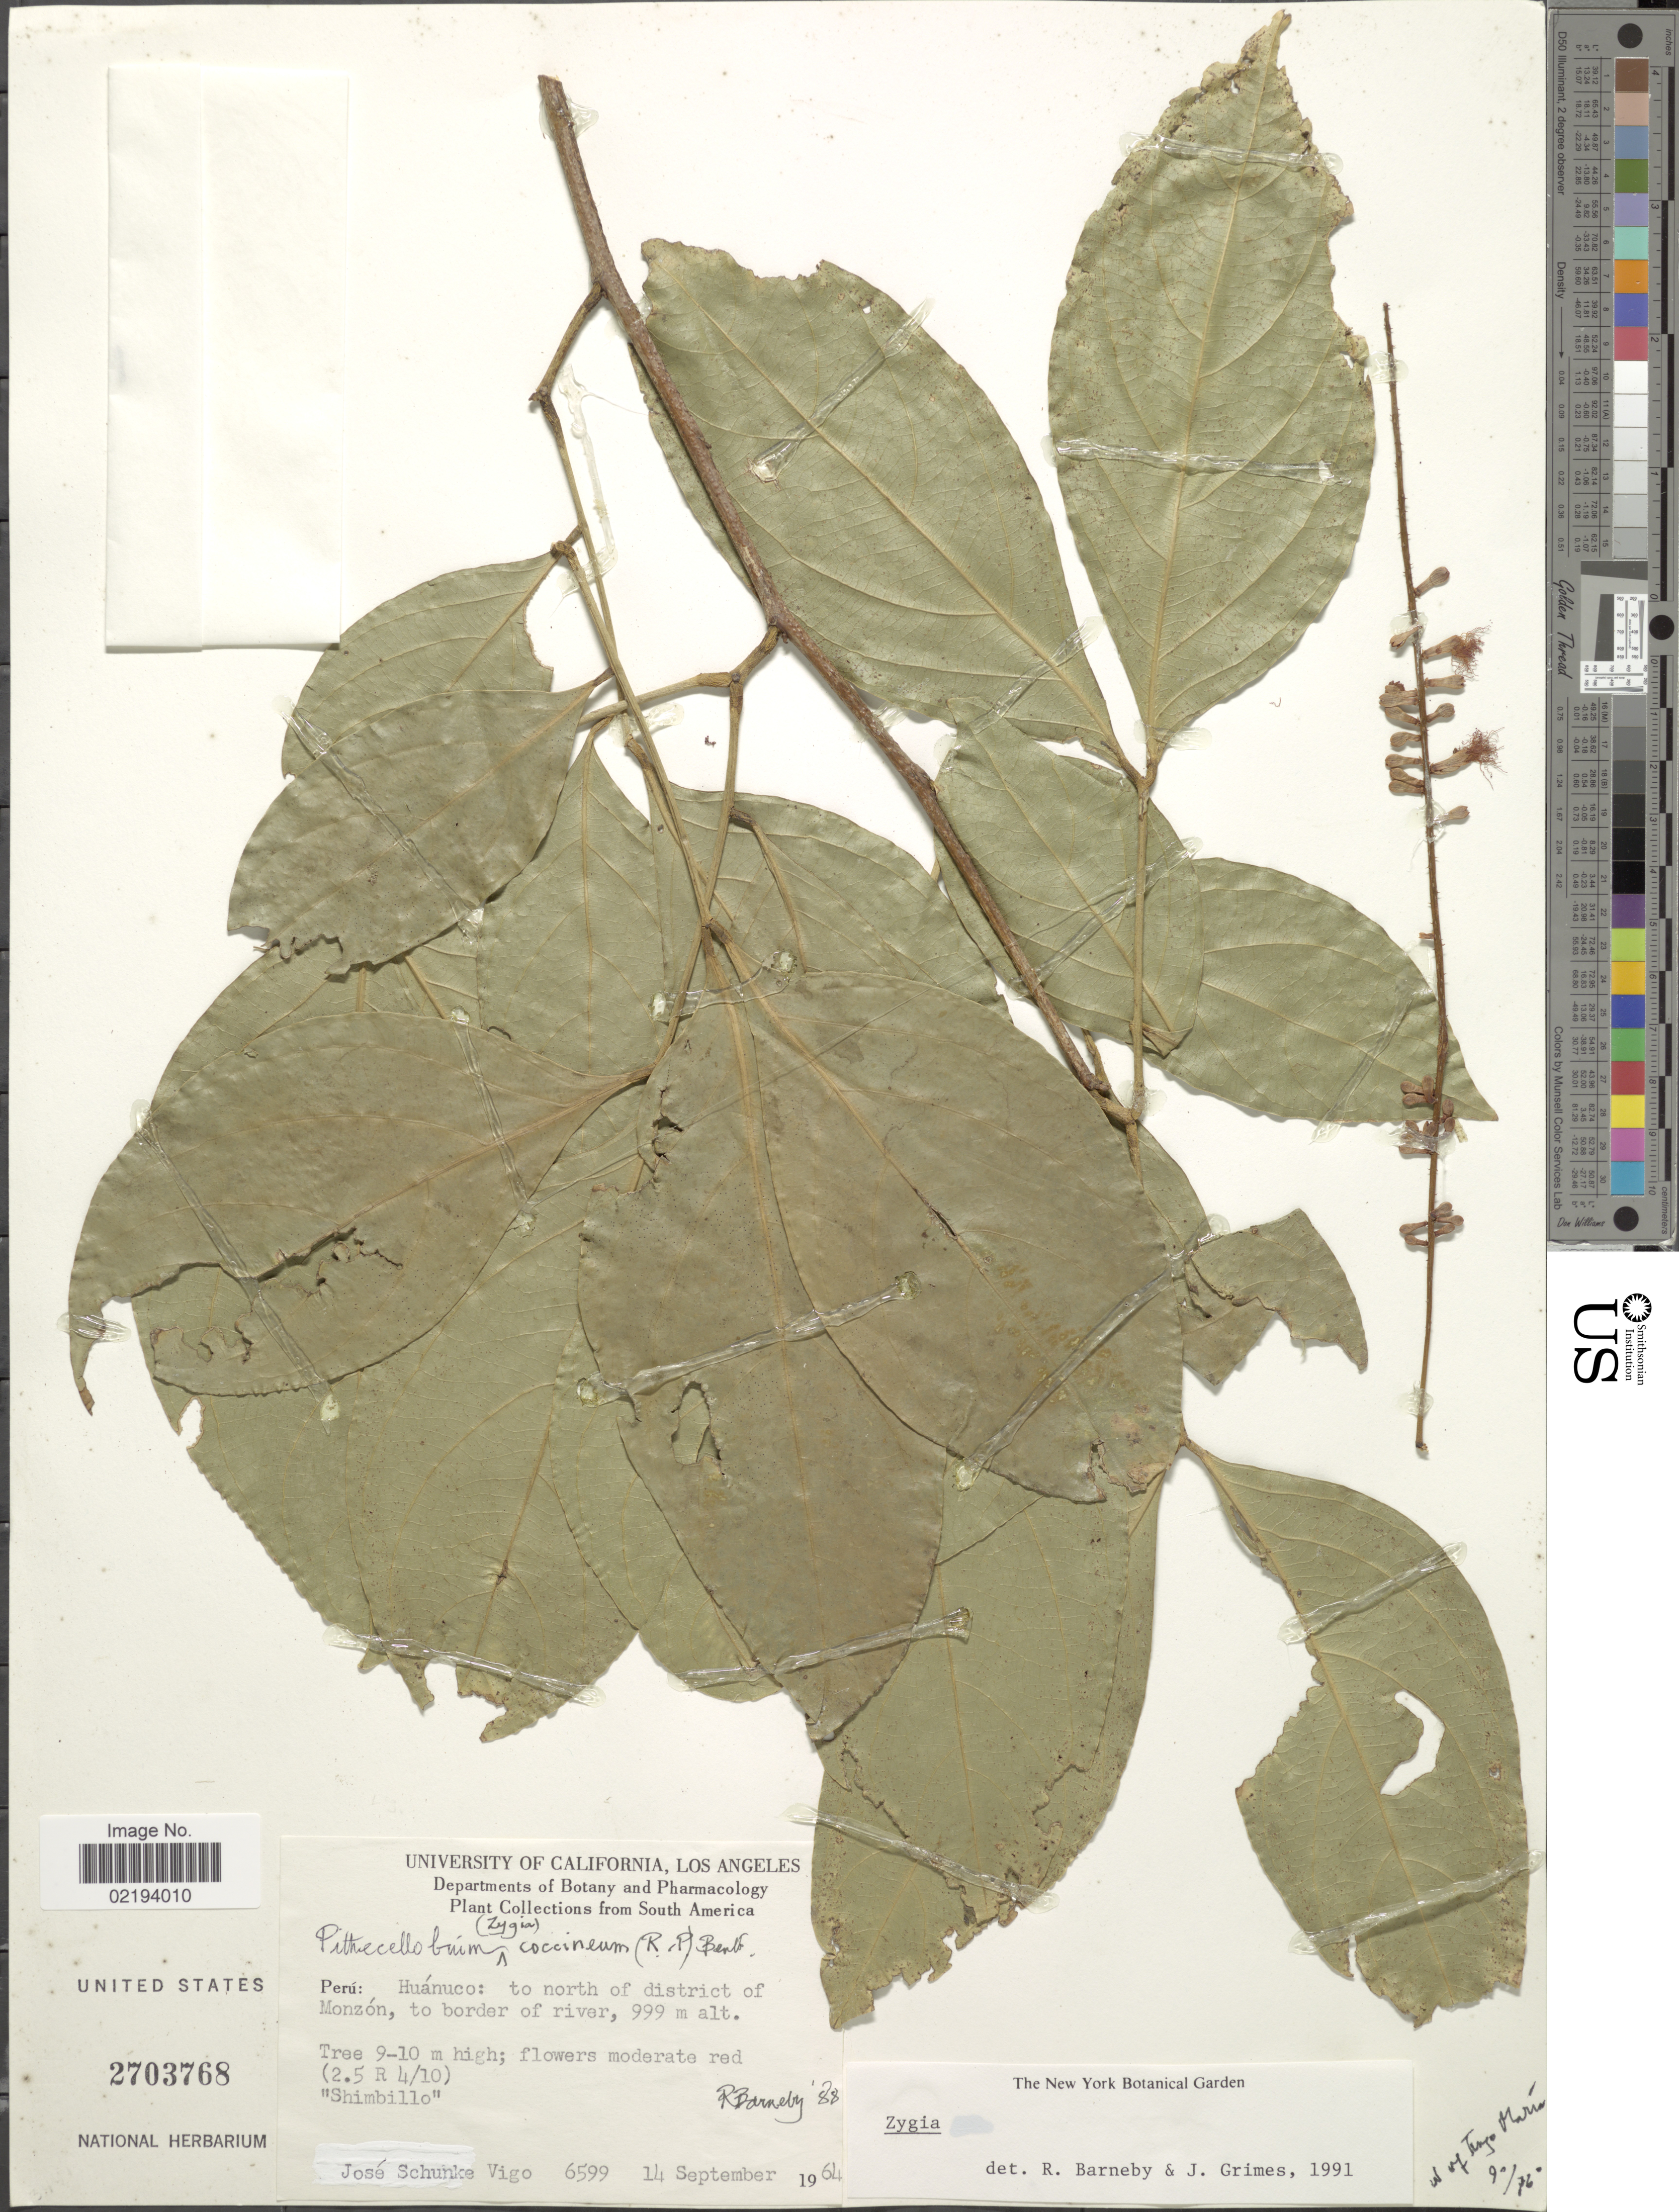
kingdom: Plantae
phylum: Tracheophyta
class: Magnoliopsida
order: Fabales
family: Fabaceae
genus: Zygia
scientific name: Zygia coccinea var. coccinea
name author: (G. Don) L. Rico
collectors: J. Schunke Vigo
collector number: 6599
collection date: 1964-09-14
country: Peru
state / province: Huánuco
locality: To north of district of Monzón, to border of river, 'Shimbillo'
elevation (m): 999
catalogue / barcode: US 2703768